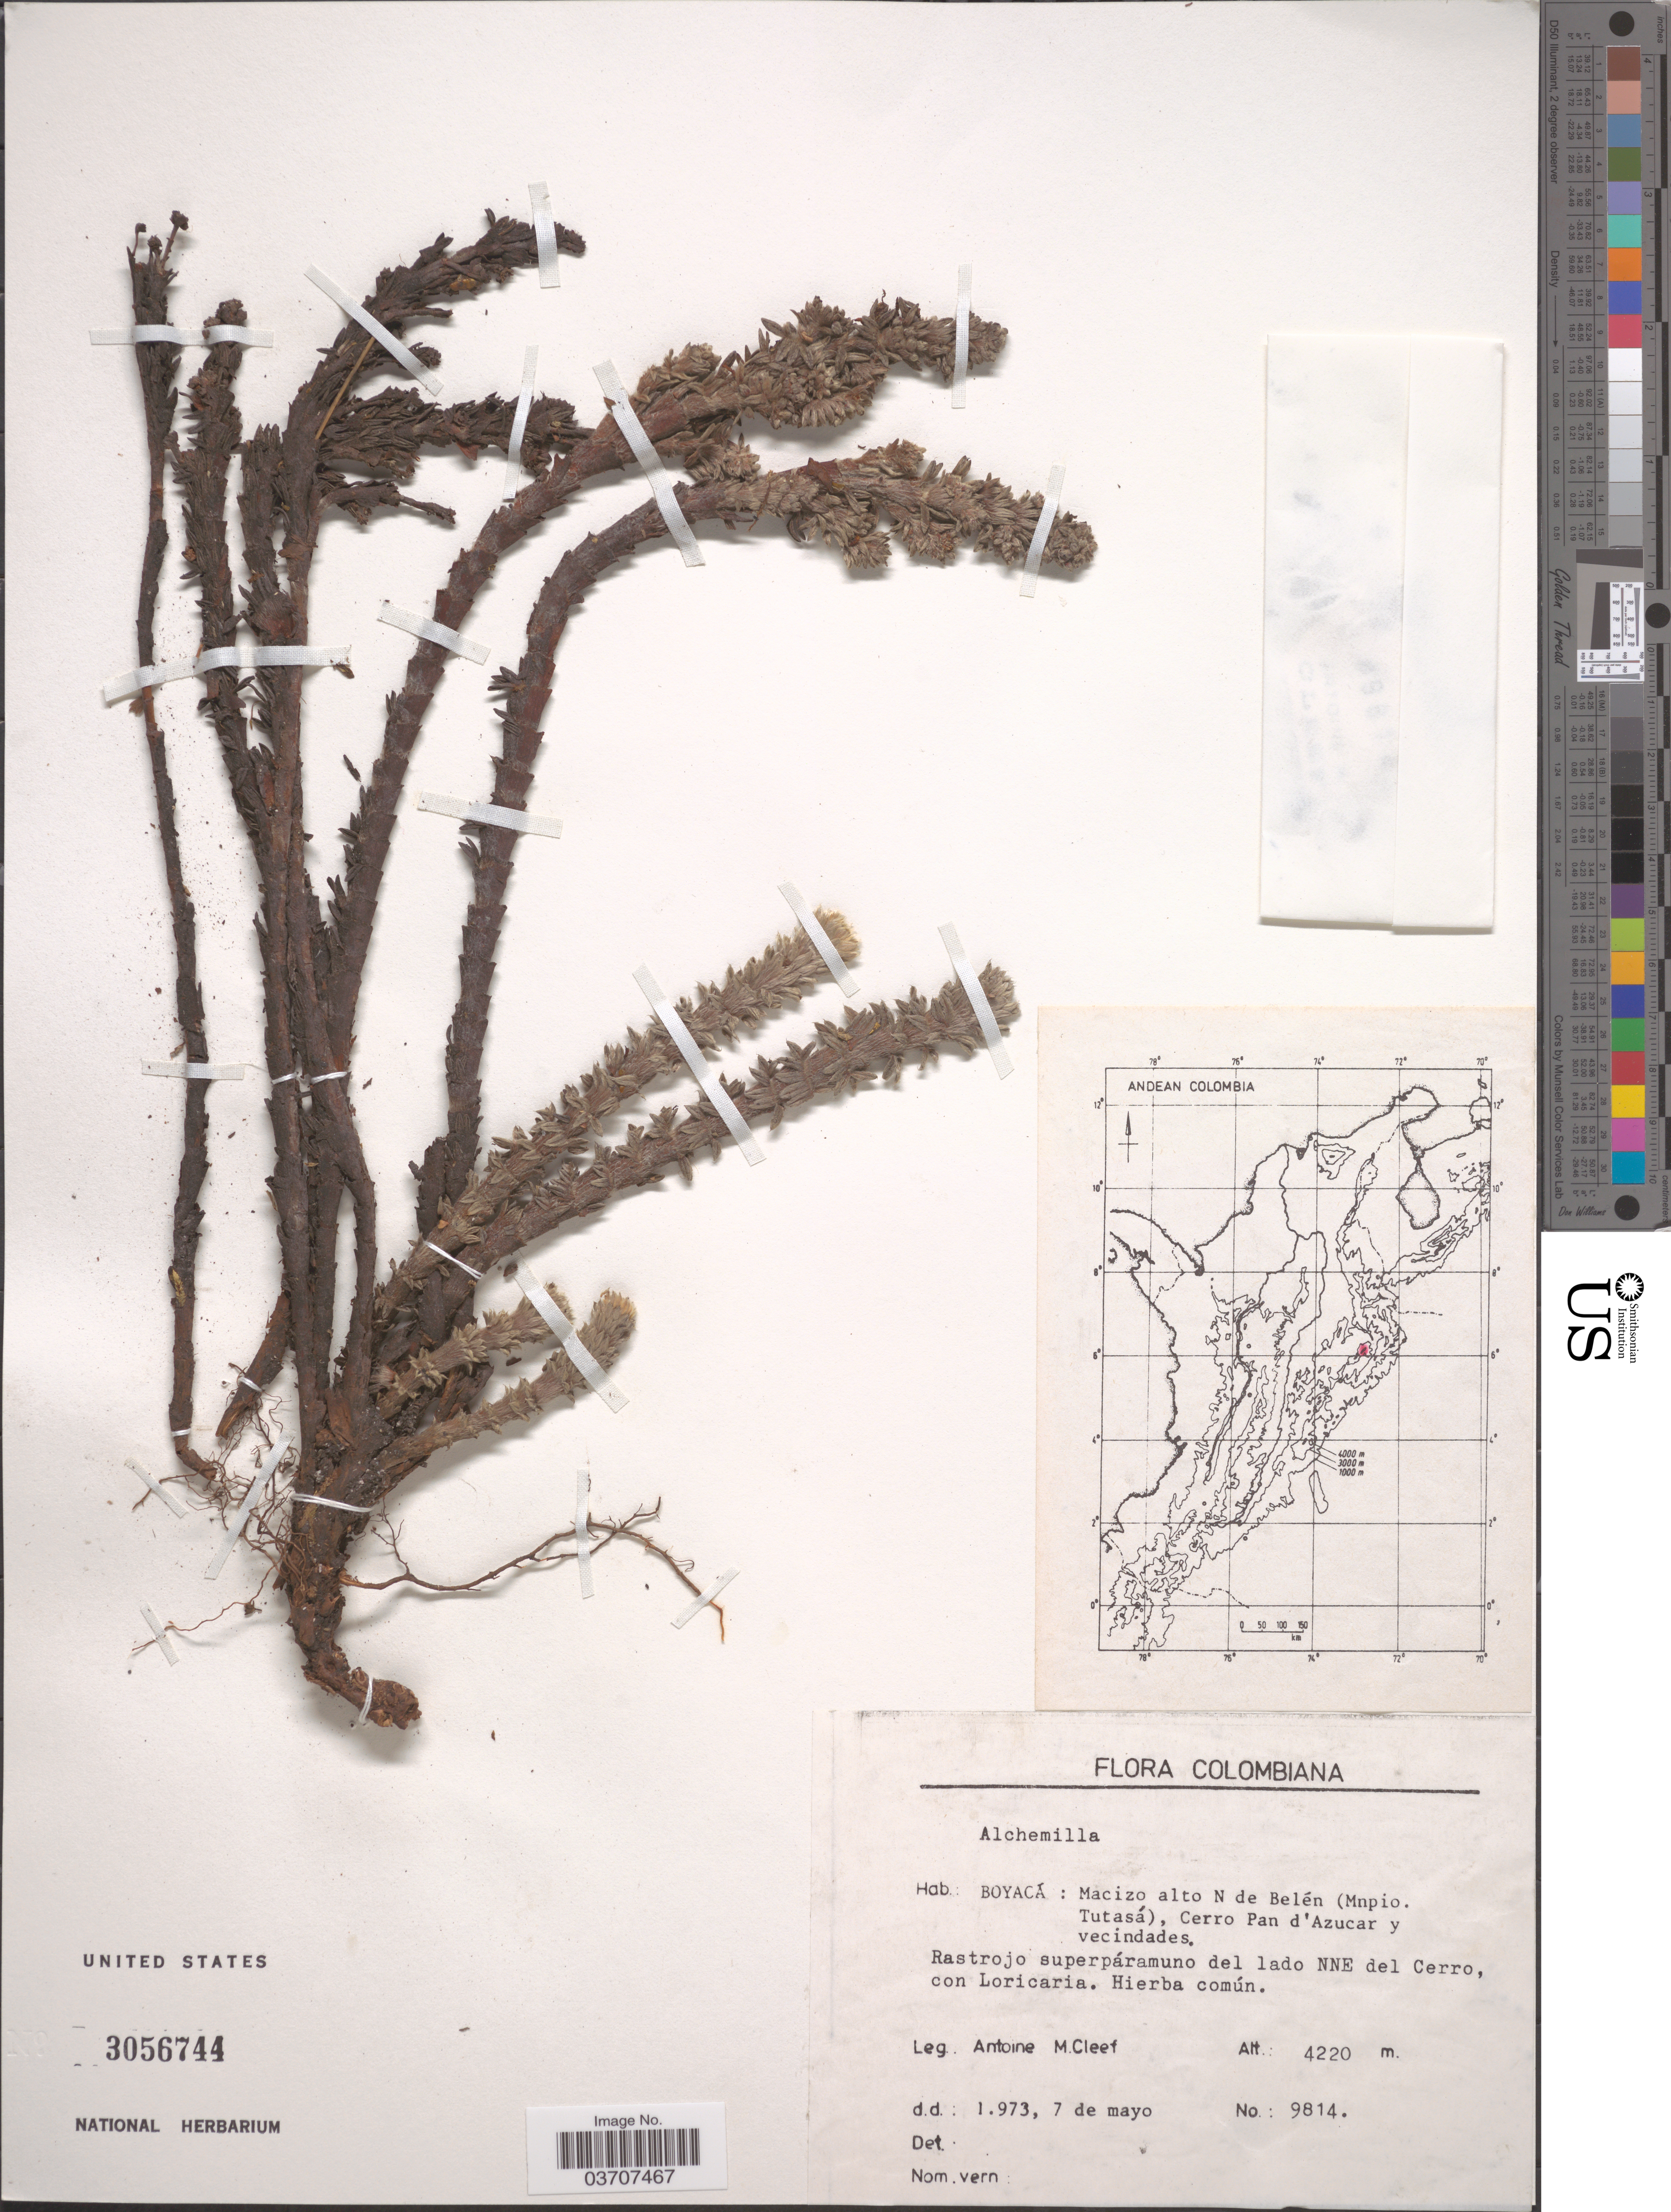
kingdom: Plantae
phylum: Tracheophyta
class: Magnoliopsida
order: Rosales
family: Rosaceae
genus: Alchemilla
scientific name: Alchemilla nivalis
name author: Kunth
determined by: Dorr, L. J., (BOT), Smithsonian Institution - National Museum of Natural History (UNITED STATES)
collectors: A. M. Cleef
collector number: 9814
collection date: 1973-05-07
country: Colombia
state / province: Boyacá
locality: Macizo alto N de Belén (Mnpio. Tutasá), Cerro Pan d'Azucar y vecindades. Rastrojo superpáramuno del lado NNE del Cerro.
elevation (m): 4220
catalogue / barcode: US 3056744